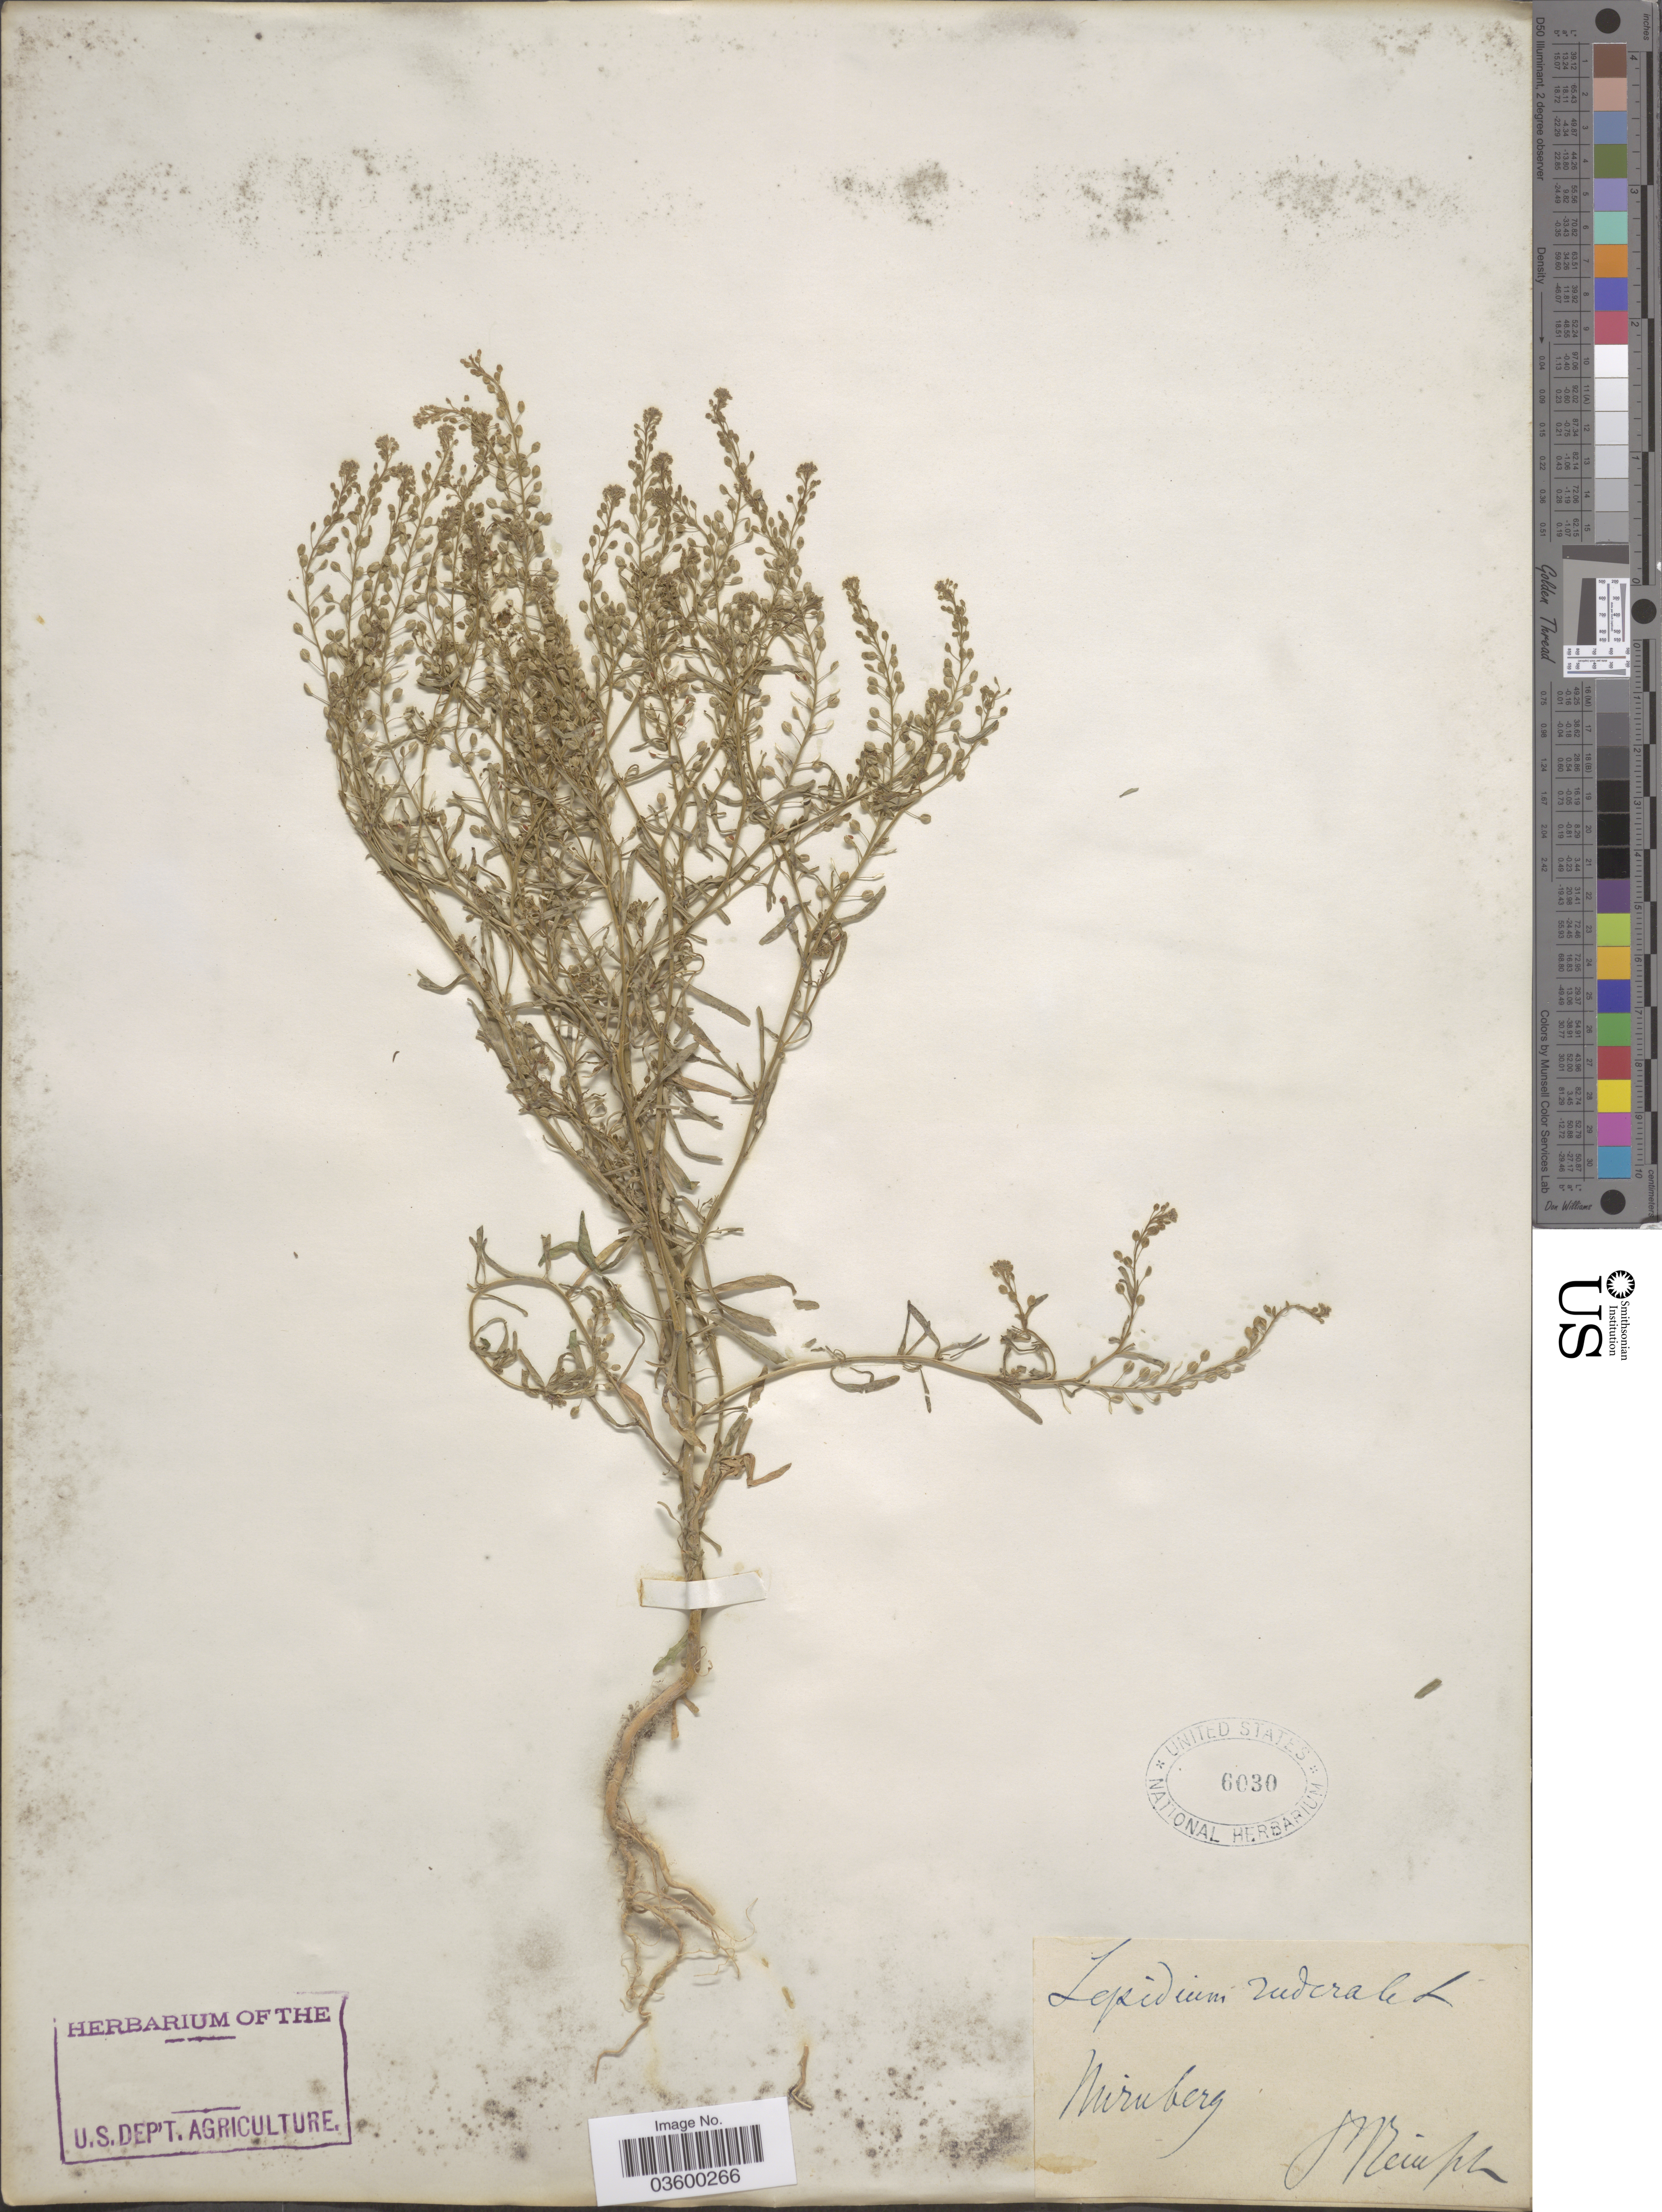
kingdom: Plantae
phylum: Tracheophyta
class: Magnoliopsida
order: Brassicales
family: Brassicaceae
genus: Lepidium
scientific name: Lepidium ruderale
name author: Burm. f.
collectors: M. Reinph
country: Germany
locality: Nurnberg.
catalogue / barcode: US 6030